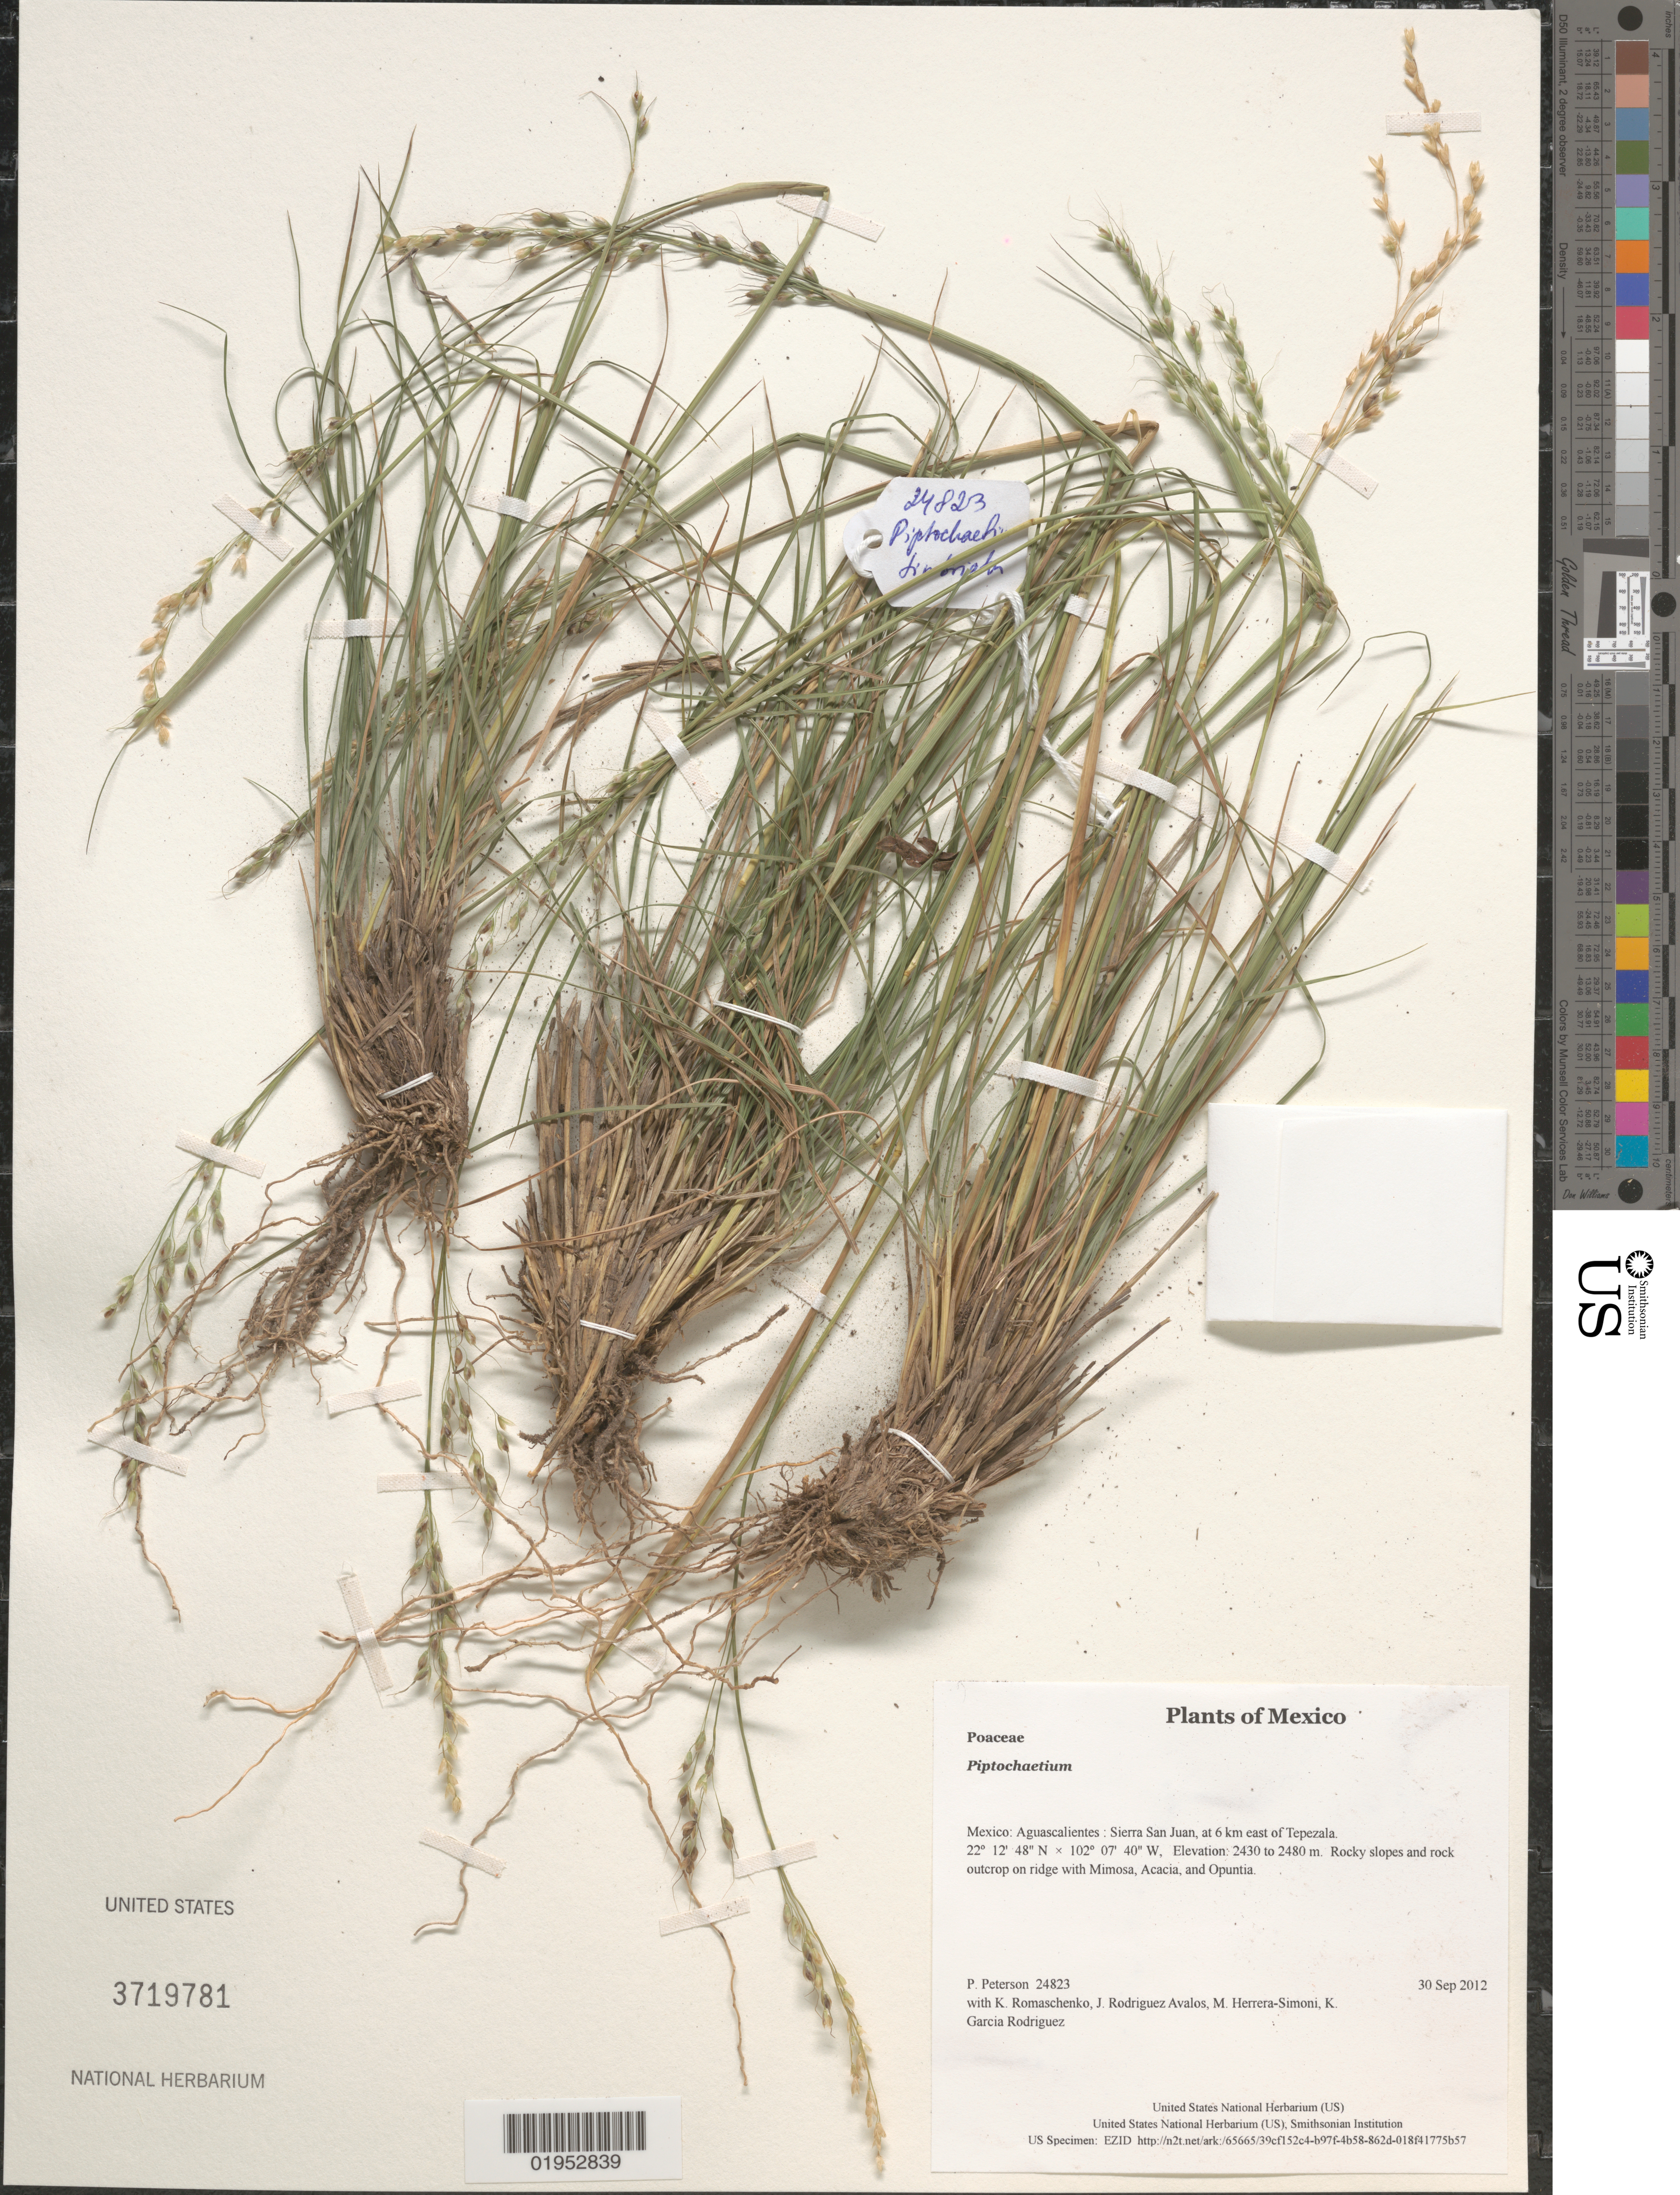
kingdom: Plantae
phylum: Tracheophyta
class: Liliopsida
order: Poales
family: Poaceae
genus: Piptochaetium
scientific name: Piptochaetium sp.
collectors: P. M. Peterson, K. Romaschenko, J. Rodriguez Avalos, M. Herrera-Simoni & K. Garcia Rodriguez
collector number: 24823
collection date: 2012-09-30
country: Mexico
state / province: Aguascalientes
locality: Sierra San Juan, at 6 km east of Tepezala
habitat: Rocky slopes and rock outcrop on ridge with Mimosa, Acacia, and Opuntia.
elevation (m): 2430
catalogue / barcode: US 3719781